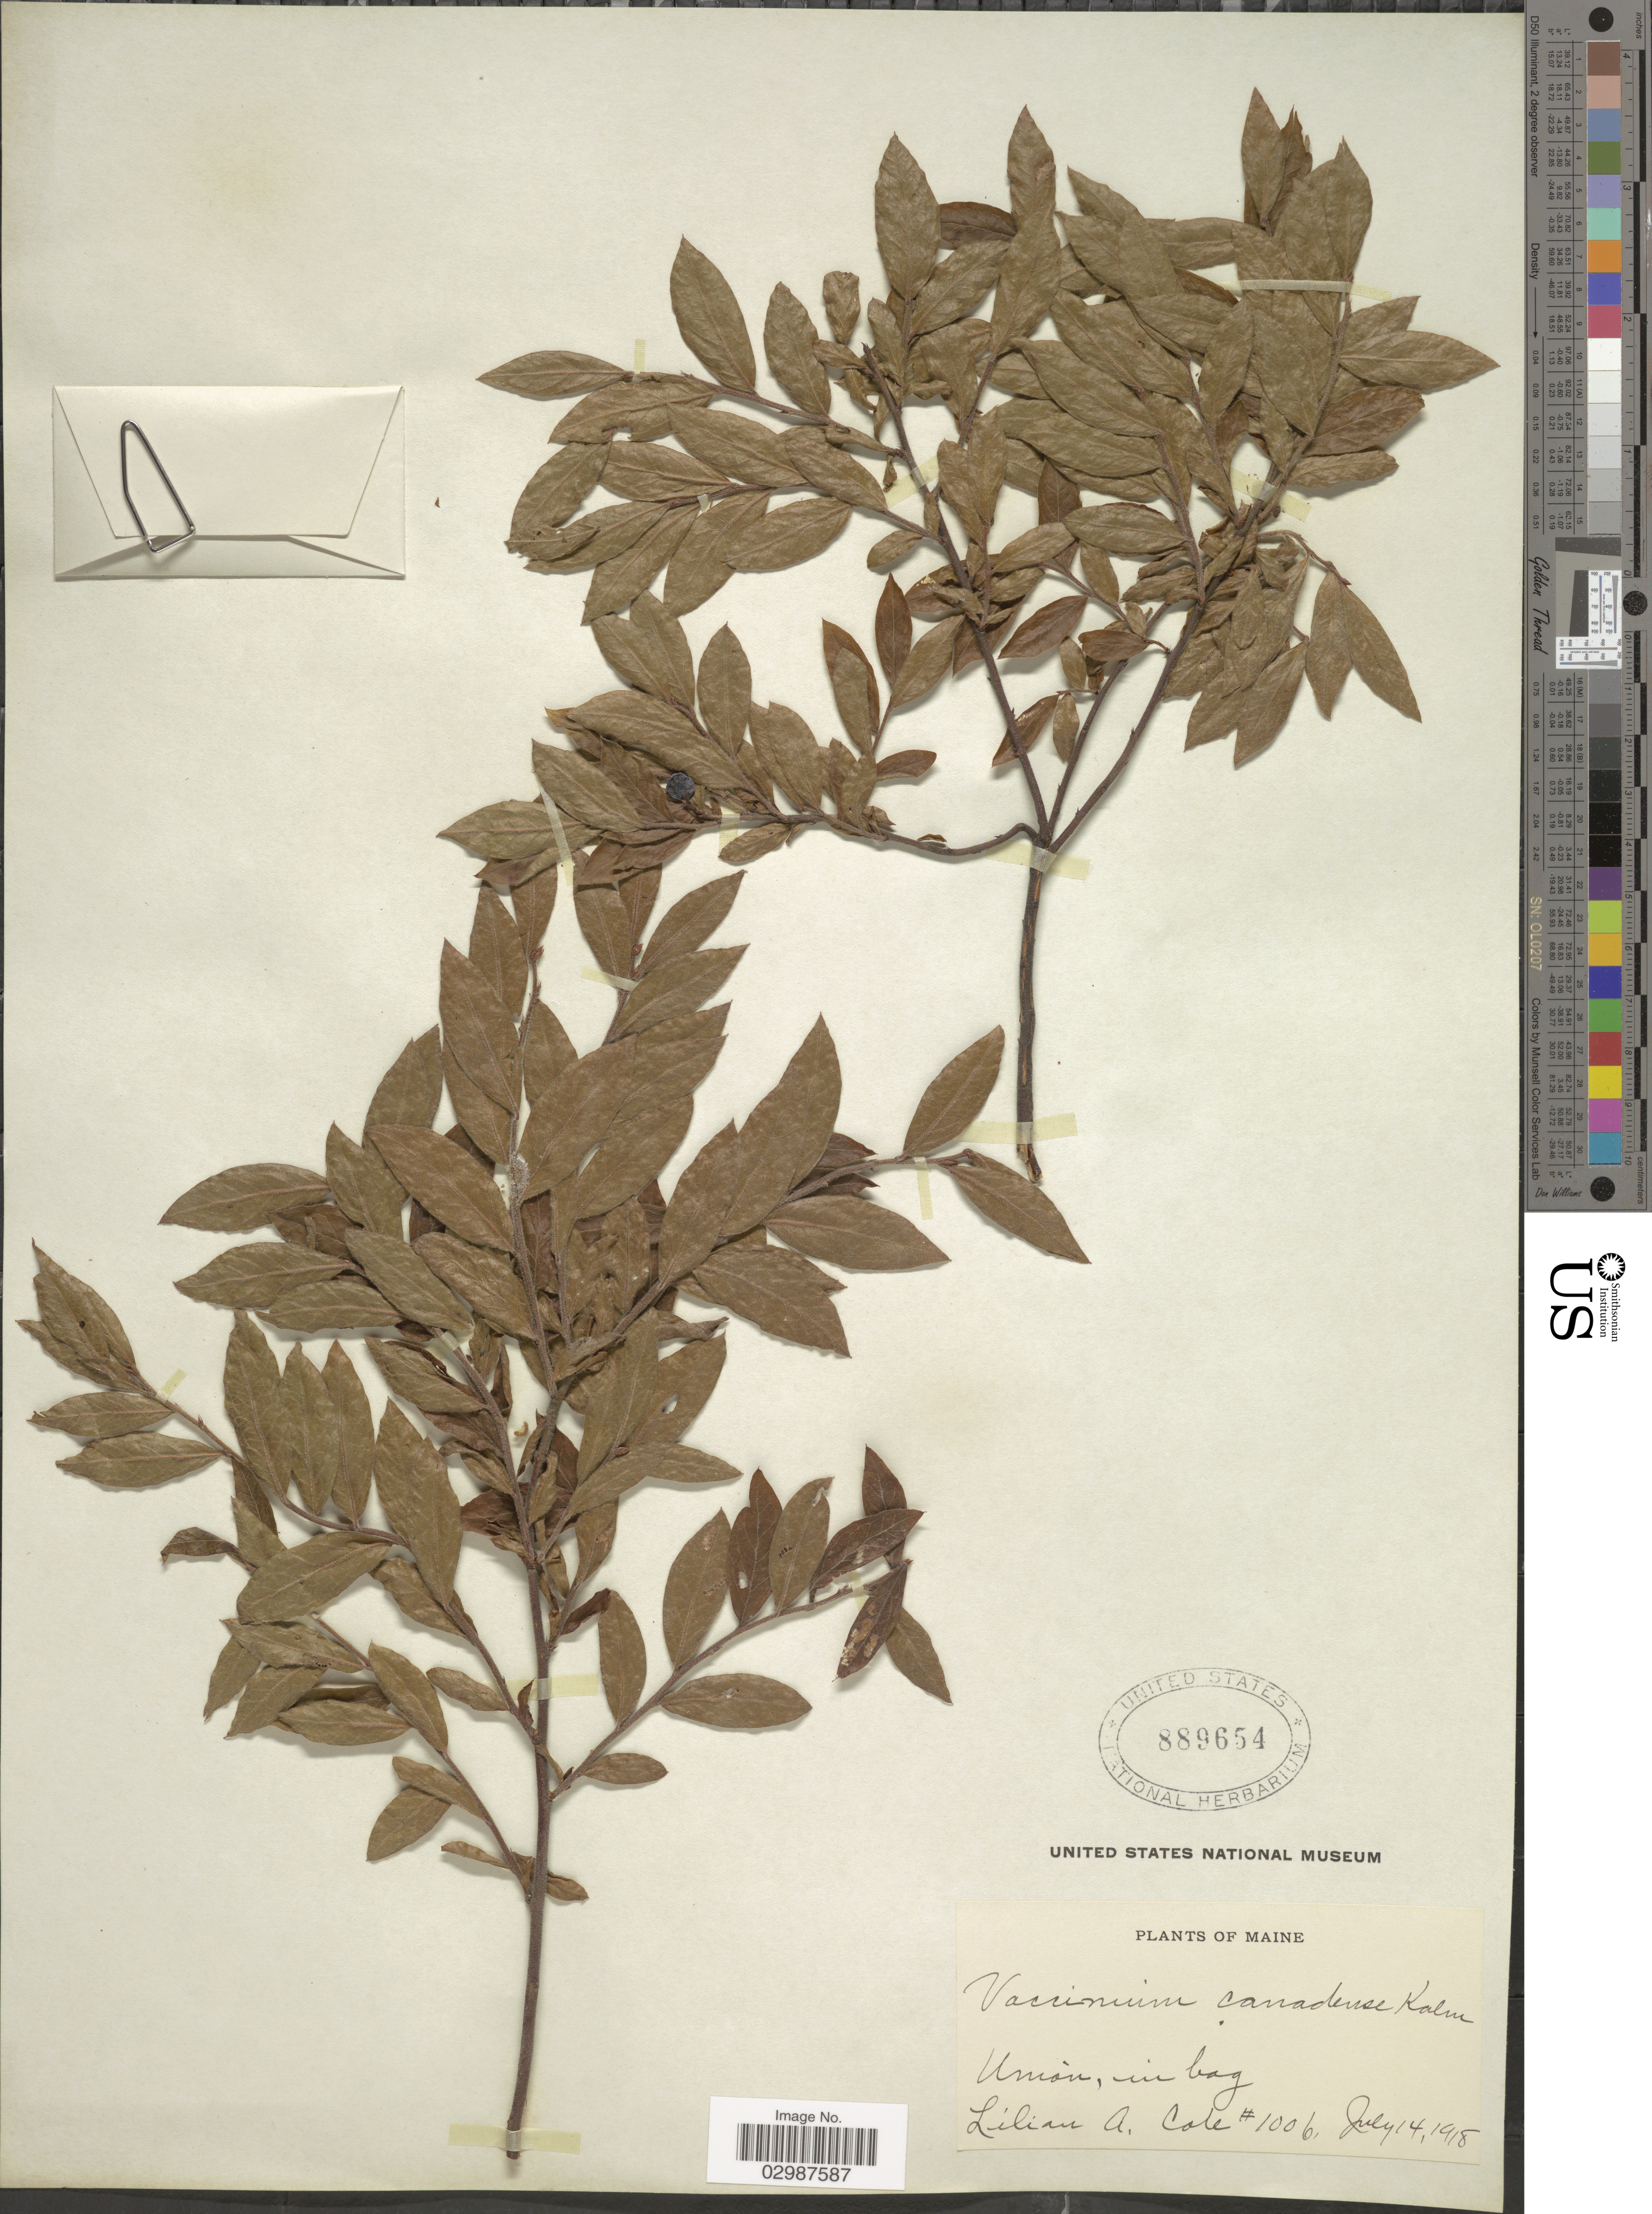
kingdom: Plantae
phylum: Tracheophyta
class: Magnoliopsida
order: Ericales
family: Ericaceae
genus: Vaccinium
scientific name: Vaccinium canadense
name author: Kalm ex Richardson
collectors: L. A. Cole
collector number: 1006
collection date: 1918-07-14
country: United States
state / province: Maine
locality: Union.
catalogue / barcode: US 889654